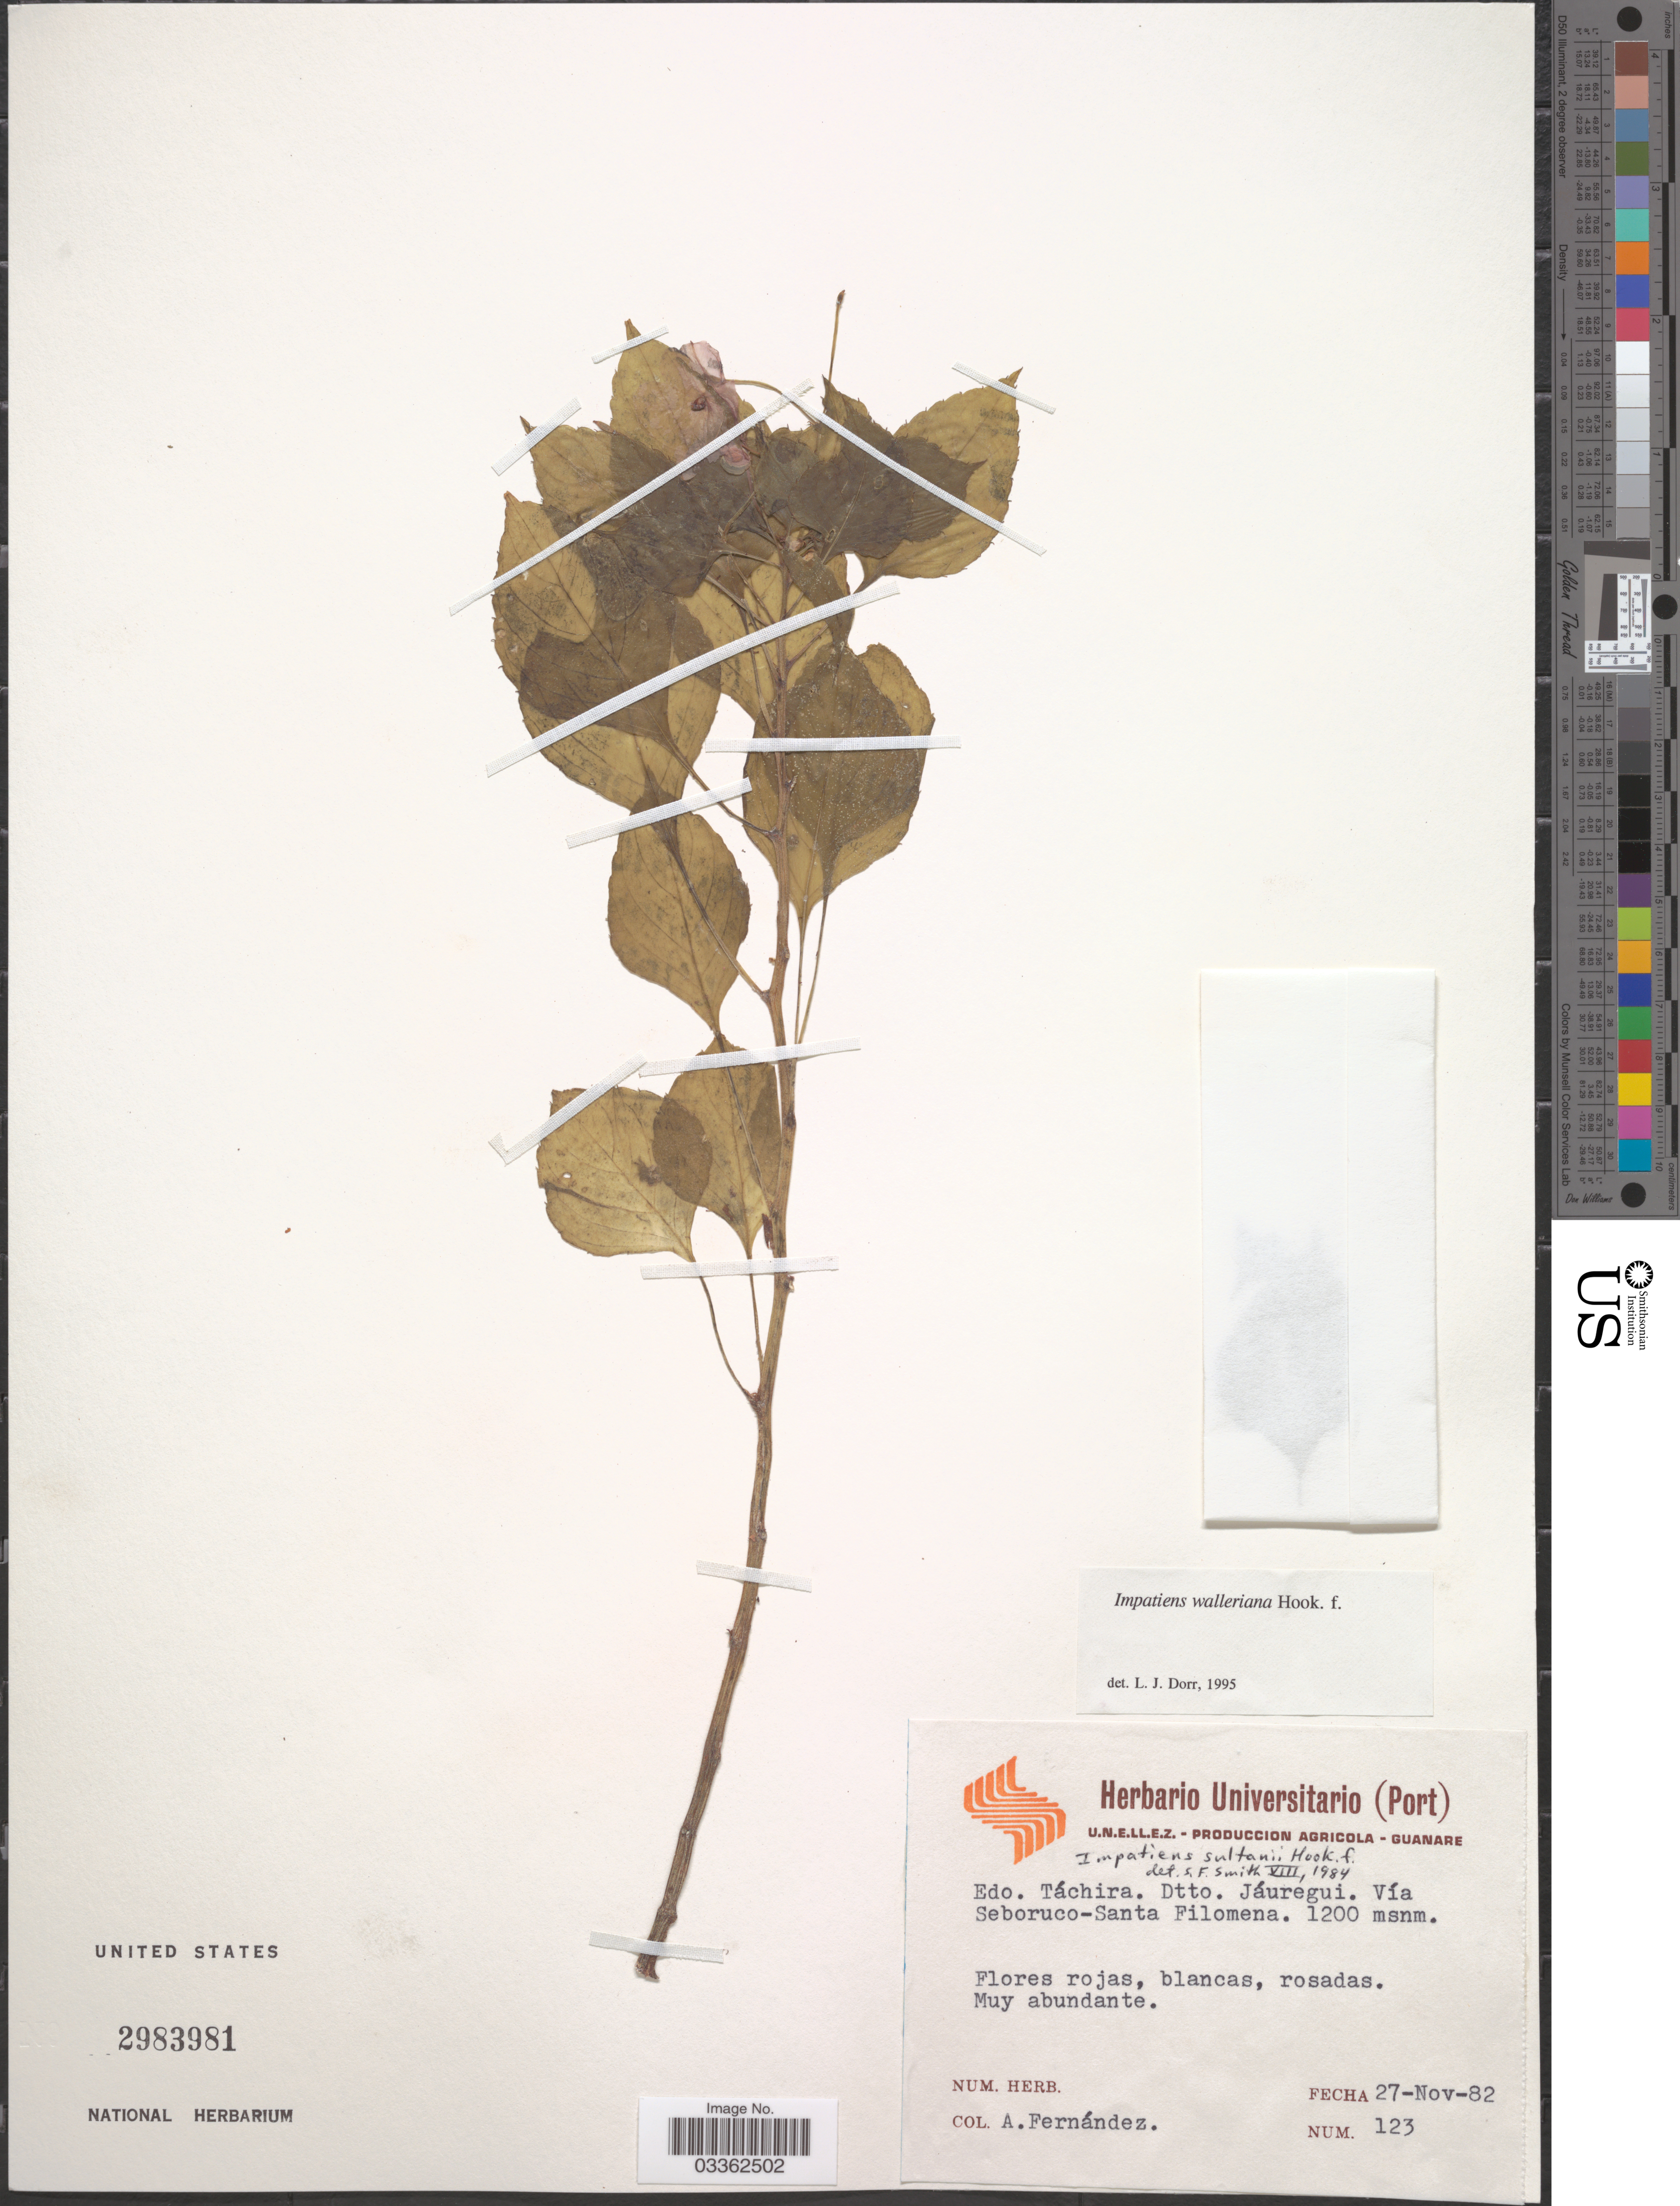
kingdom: Plantae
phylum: Tracheophyta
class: Magnoliopsida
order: Ericales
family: Balsaminaceae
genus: Impatiens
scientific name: Impatiens walleriana 'Super Elfin Red'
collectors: A. Fernández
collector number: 123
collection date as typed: Transcribed d/m/y: 27/11/82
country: Venezuela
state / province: Tachira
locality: Dtto. Jáuregui. Vía Seboruco-Santa Filomena.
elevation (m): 1200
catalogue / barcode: US 2983981